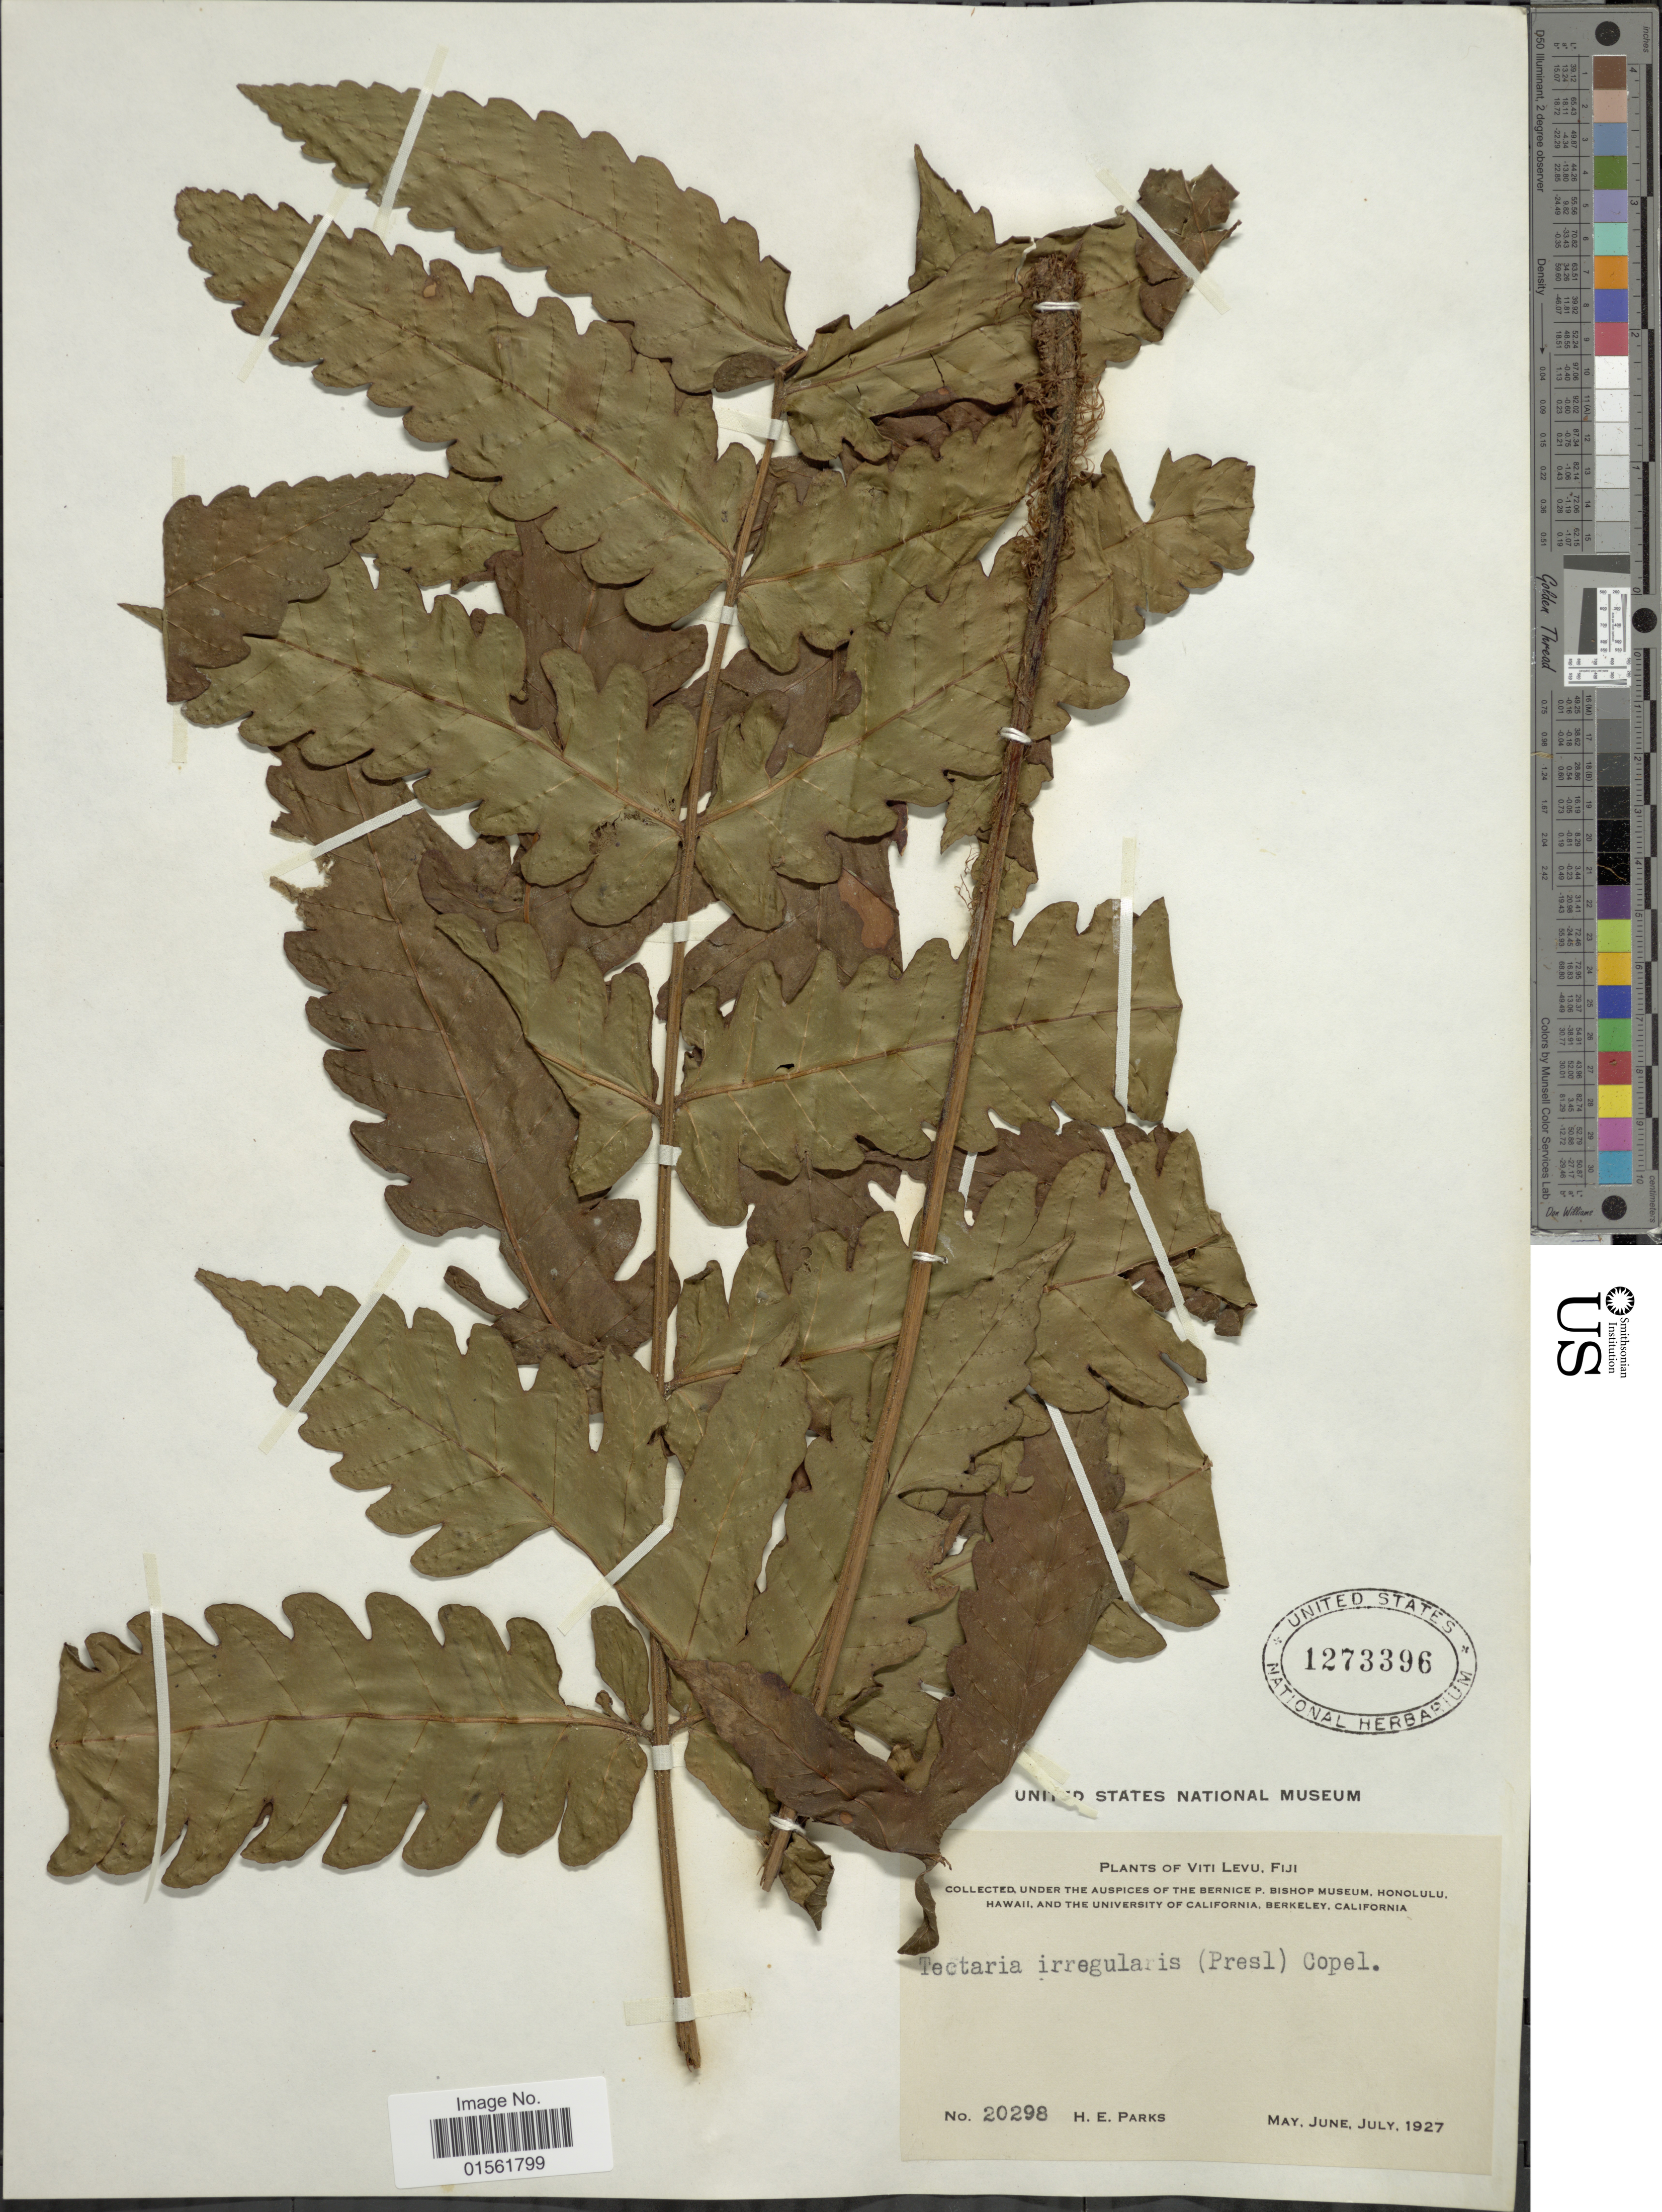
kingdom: Plantae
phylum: Tracheophyta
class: Polypodiopsida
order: Polypodiales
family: Dryopteridaceae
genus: Pleocnemia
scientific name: Pleocnemia irregularis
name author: (C. Presl) Holttum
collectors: H. E. Parks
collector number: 20298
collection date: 1927-05/1927-07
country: Fiji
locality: Viti Levu, Fiji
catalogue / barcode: US 1273396